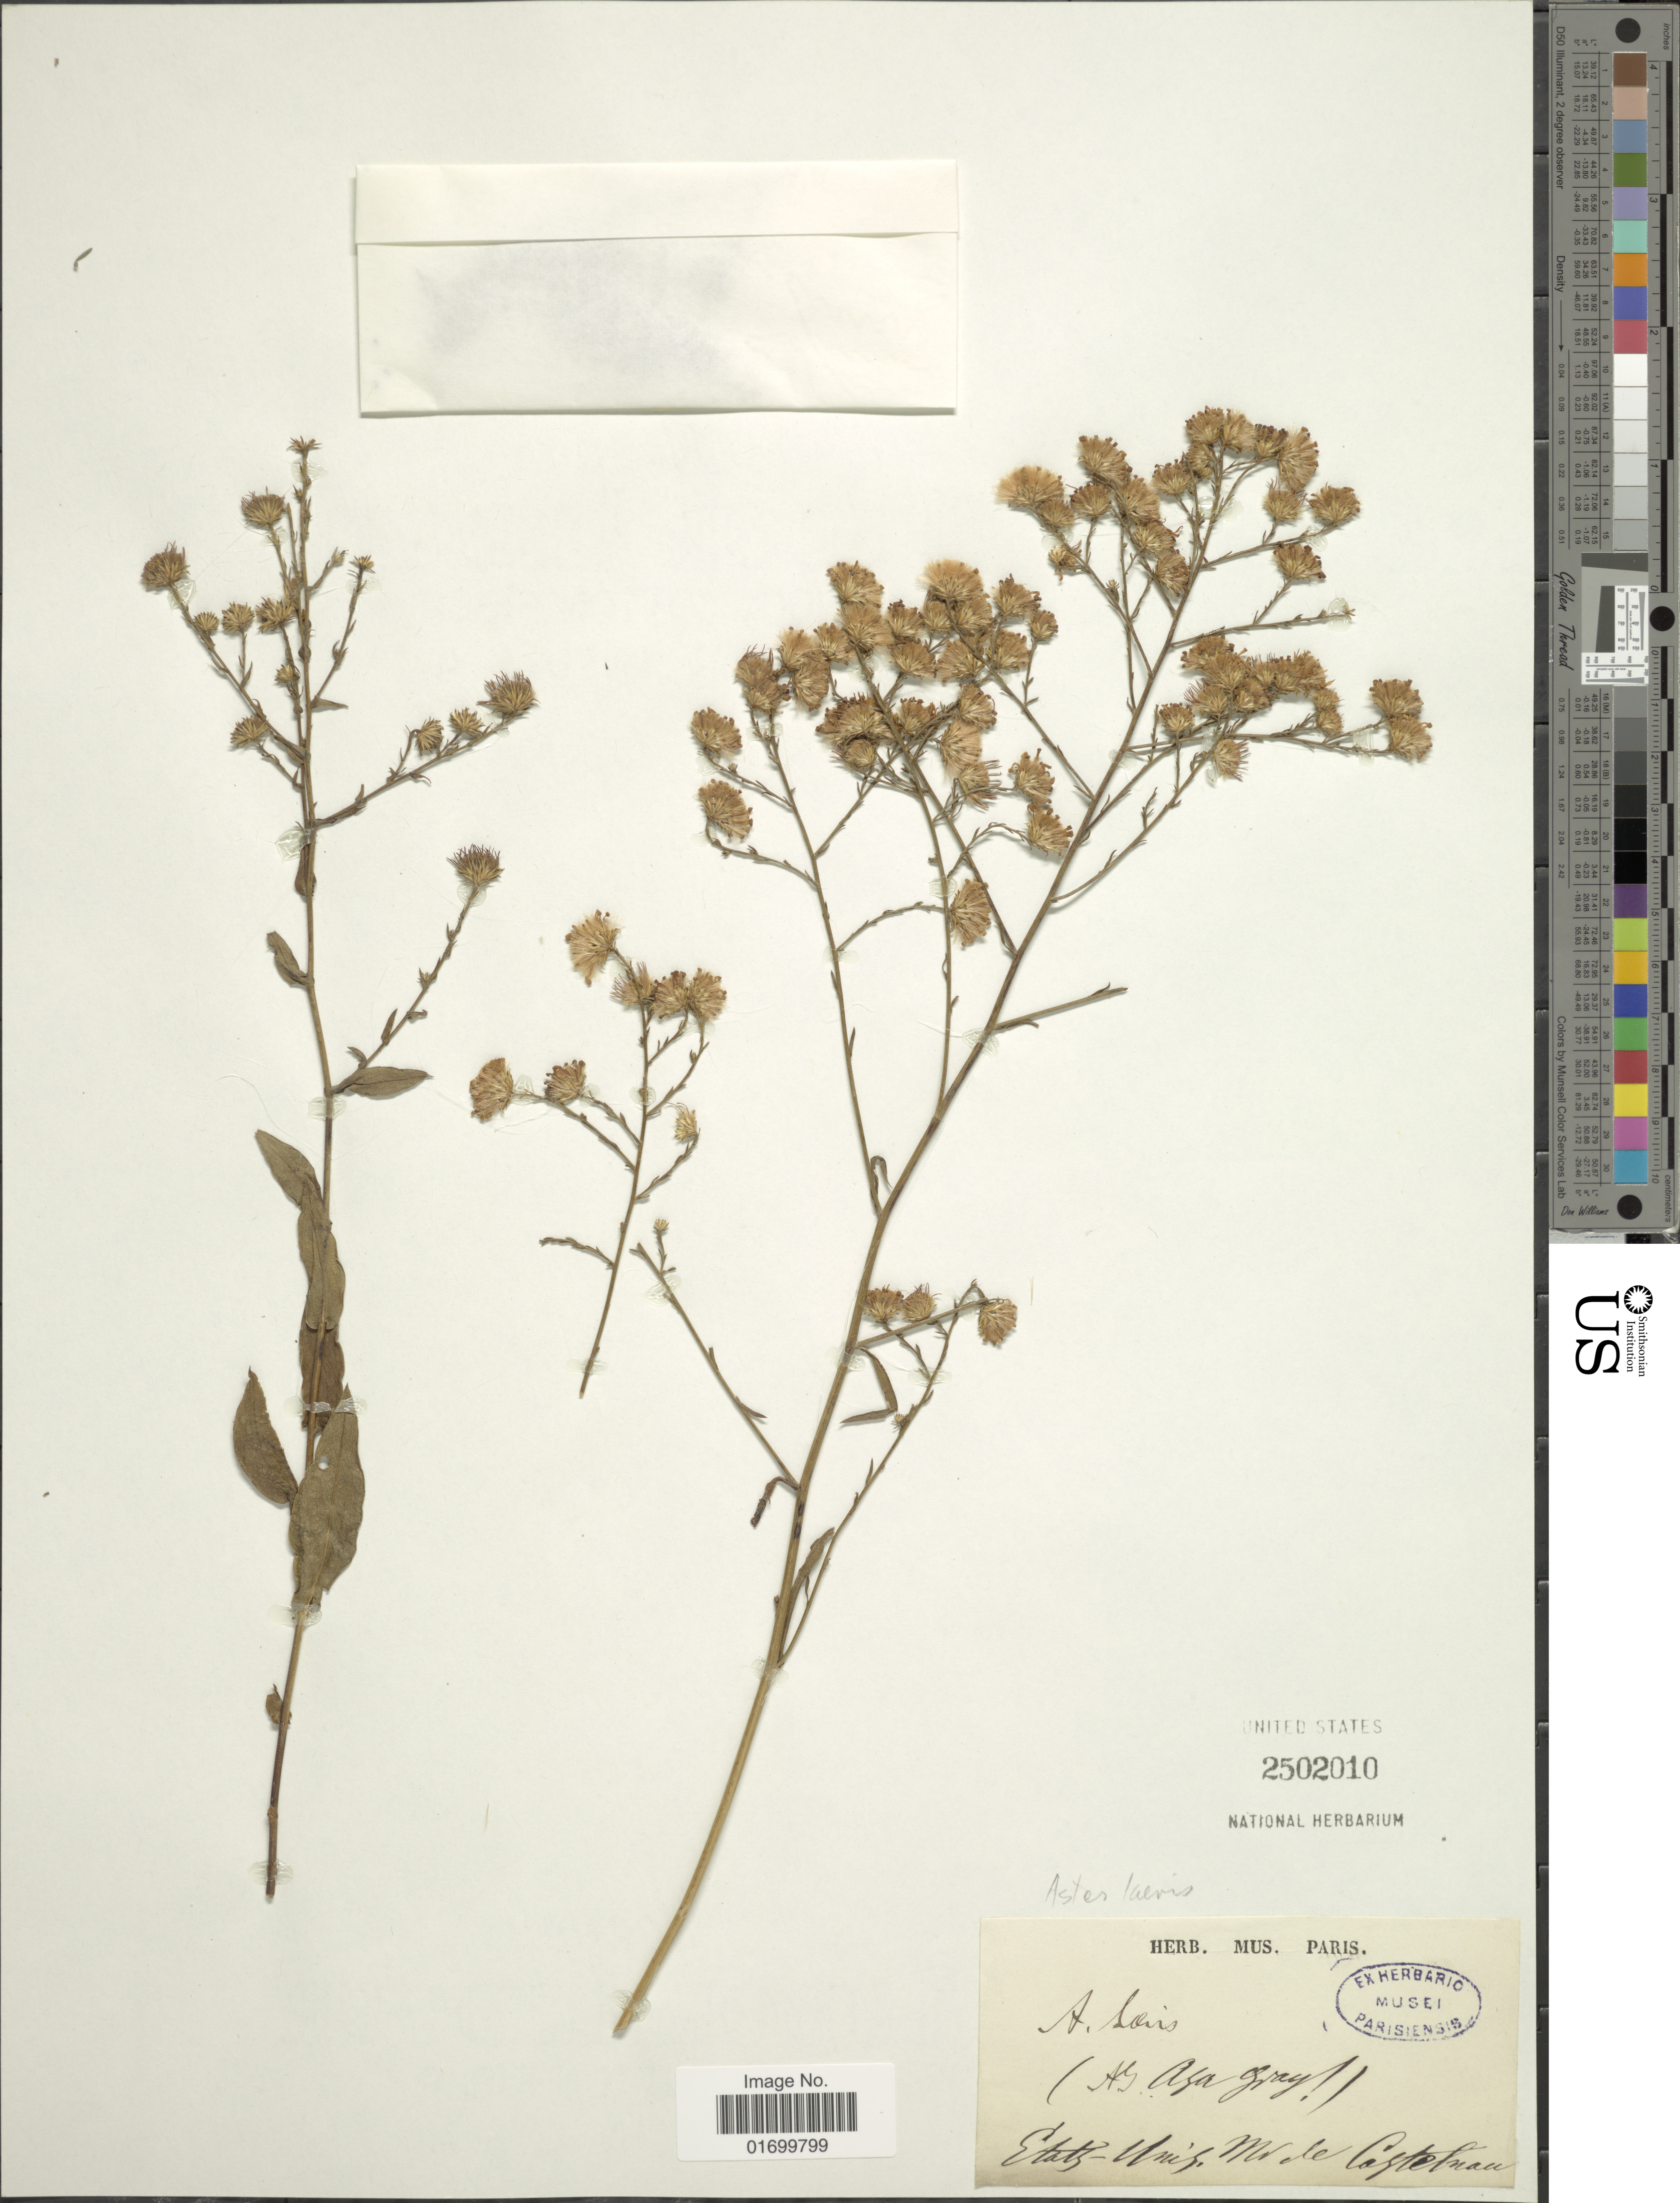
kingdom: Plantae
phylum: Tracheophyta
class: Magnoliopsida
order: Asterales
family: Asteraceae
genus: Symphyotrichum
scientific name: Symphyotrichum laeve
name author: (L.) Á. Löve & D. Löve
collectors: F. L. Castelnau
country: United States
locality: Etats-Unis.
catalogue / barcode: US 2502010